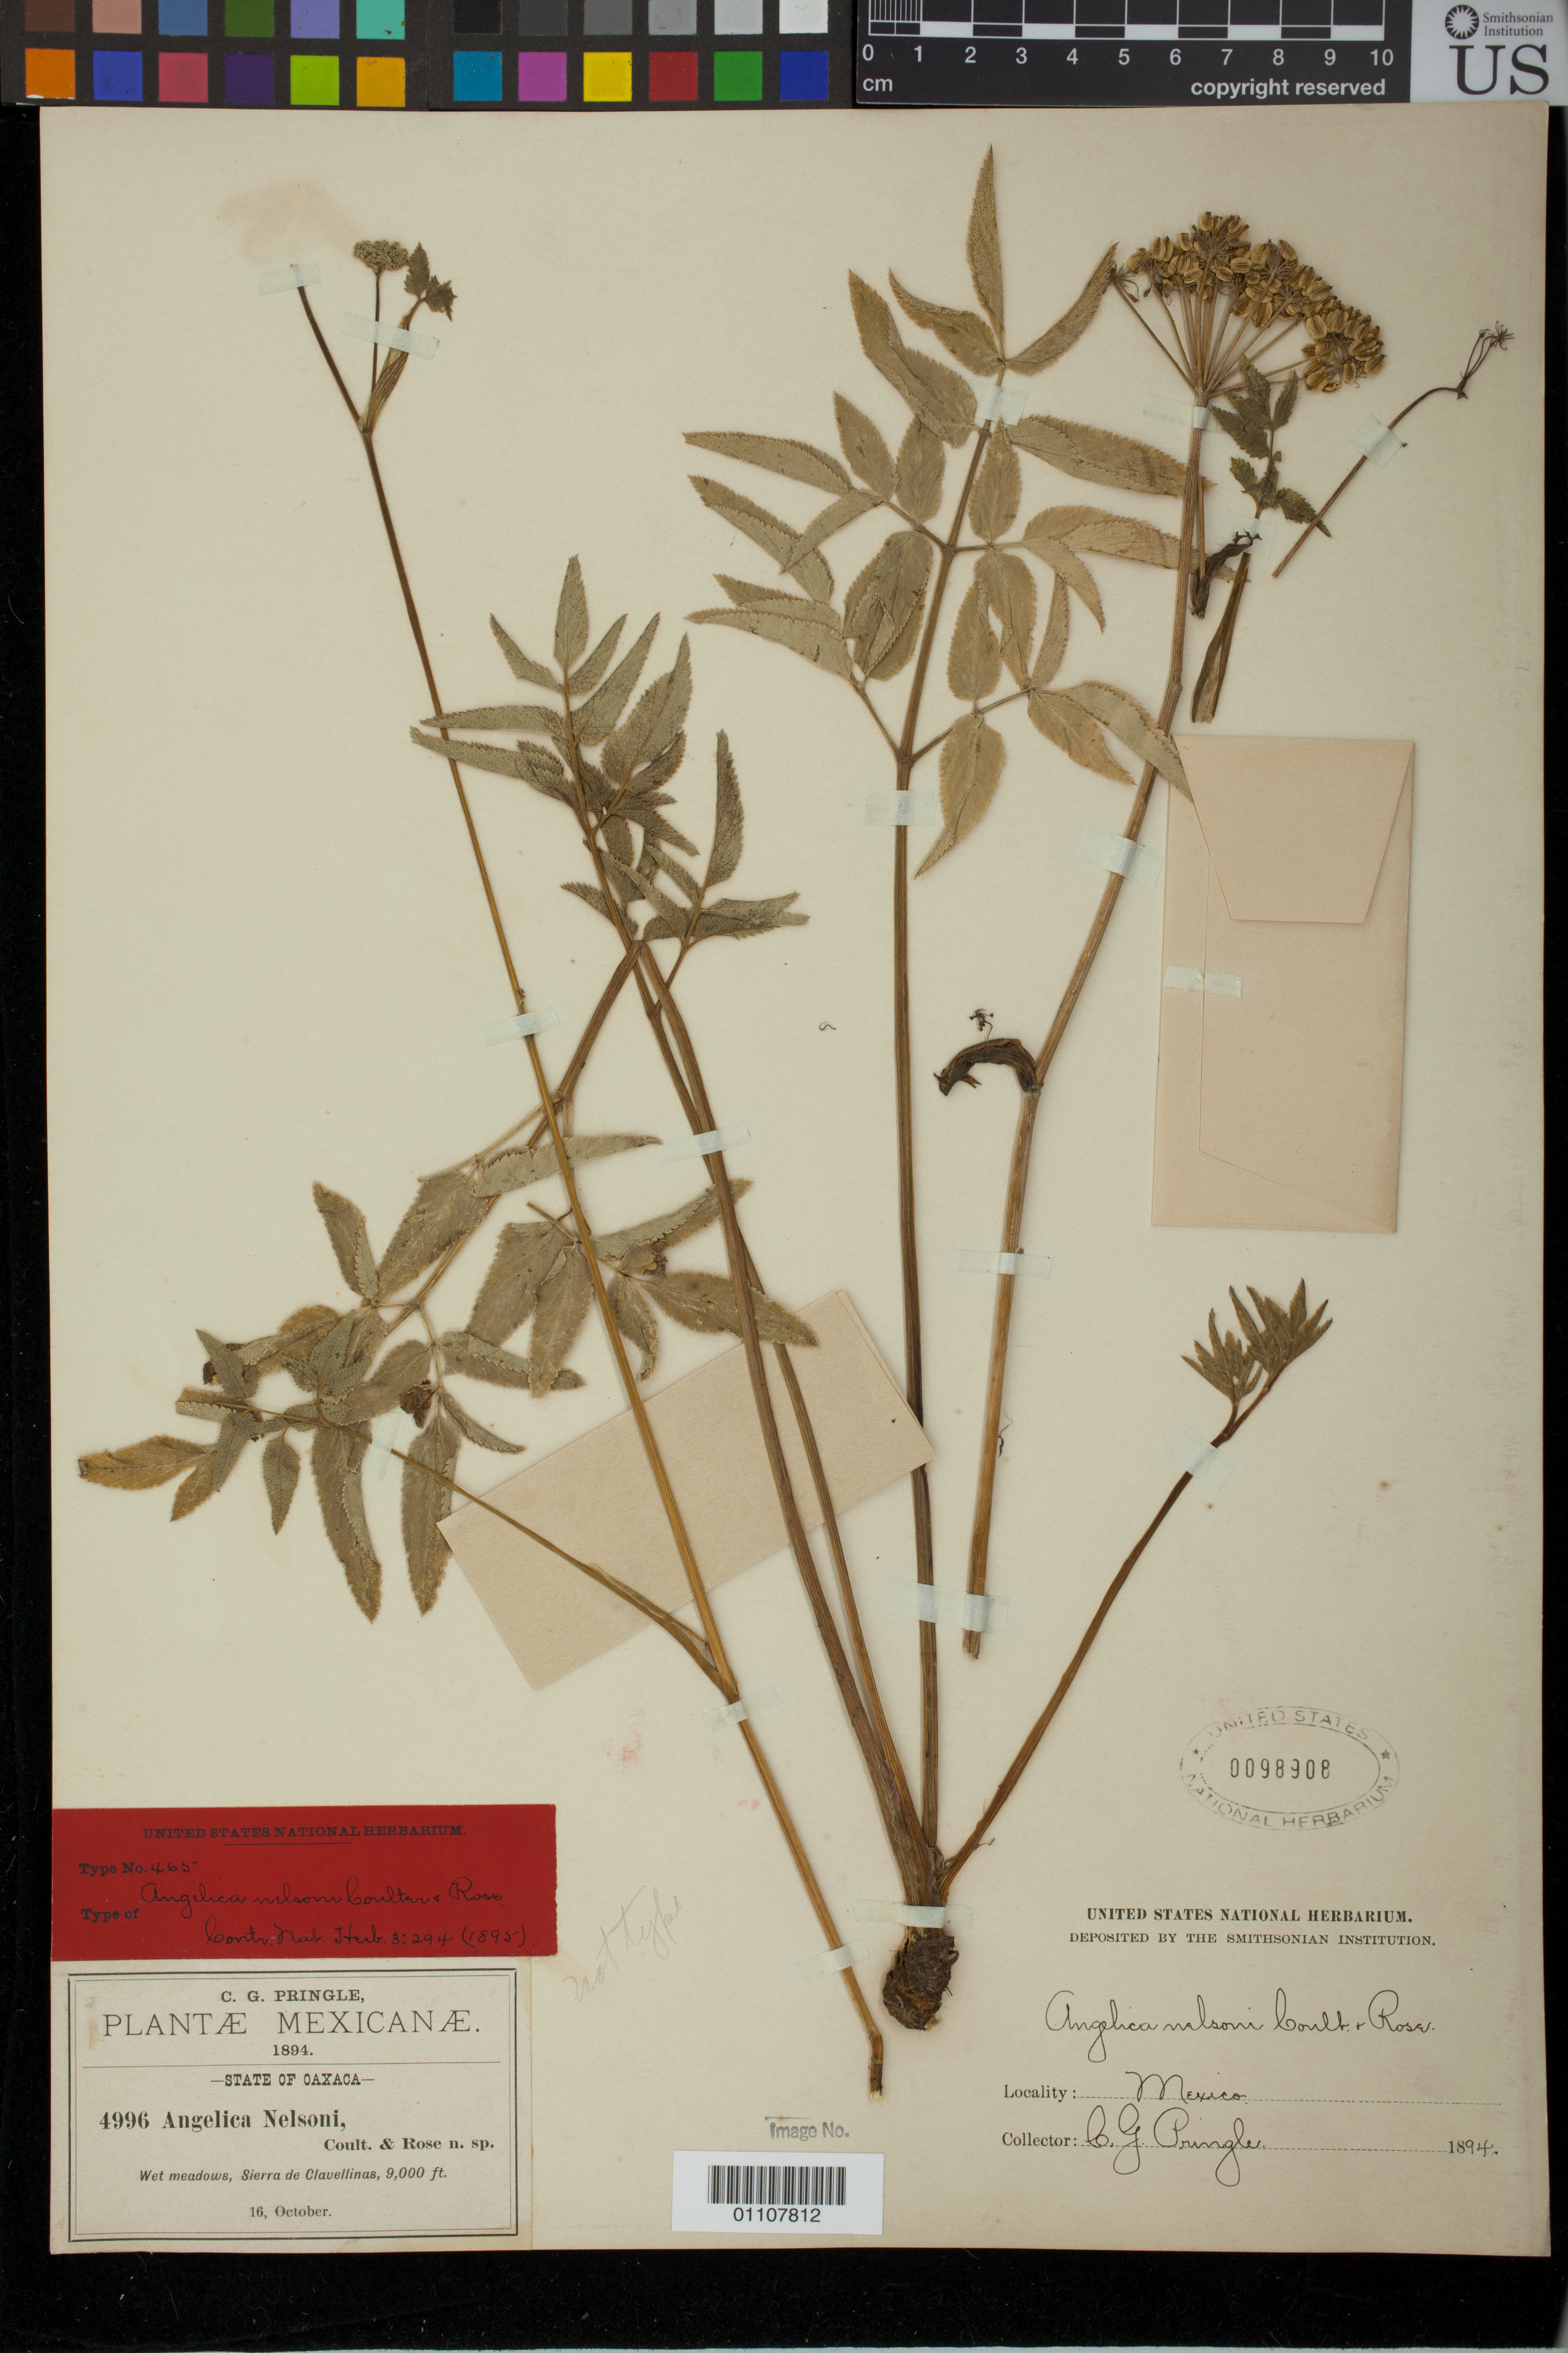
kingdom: Plantae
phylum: Tracheophyta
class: Magnoliopsida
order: Apiales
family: Apiaceae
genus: Angelica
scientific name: Angelica nelsonii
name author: J.M. Coult. & Rose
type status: Syntype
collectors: C. G. Pringle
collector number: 4996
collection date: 1894-10-16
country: Mexico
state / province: Oaxaca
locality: Sierra de Clavellinas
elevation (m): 2743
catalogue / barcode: US 98908